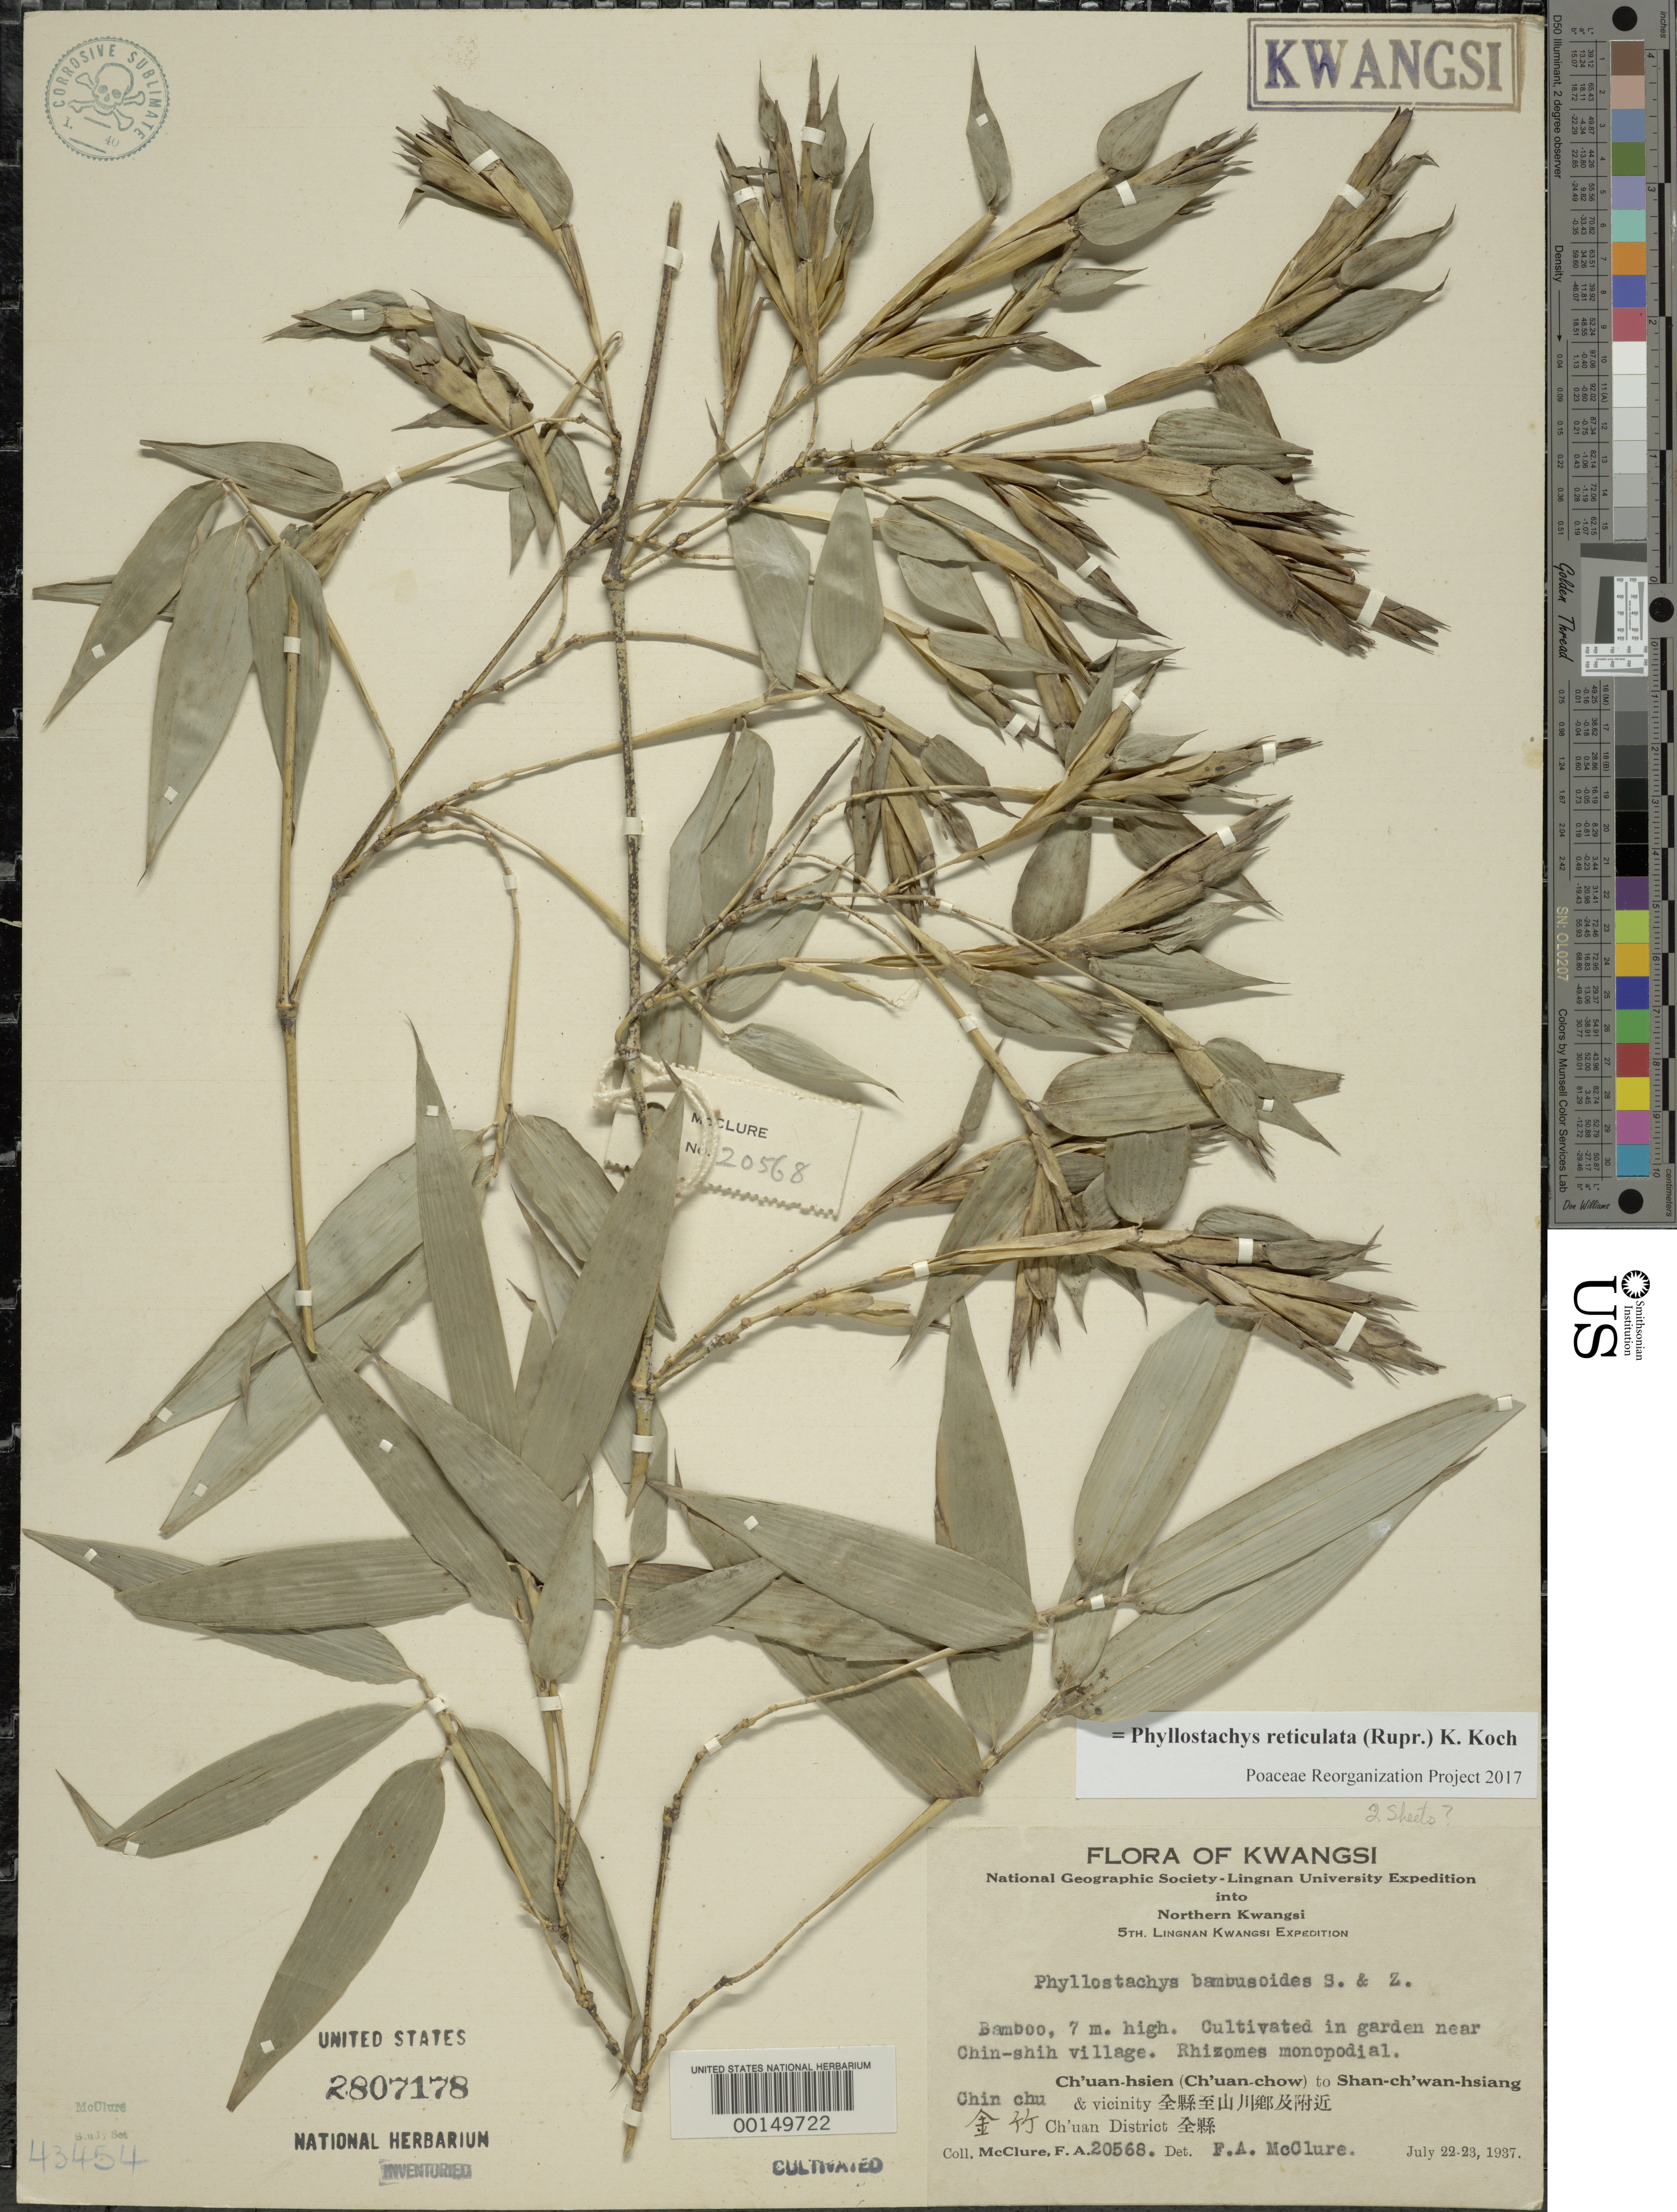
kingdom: Plantae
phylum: Tracheophyta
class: Liliopsida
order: Poales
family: Poaceae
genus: Phyllostachys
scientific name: Phyllostachys reticulata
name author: (Rupr.) K. Koch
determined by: Poaceae Reorganization Project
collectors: F. A. McClure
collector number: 20568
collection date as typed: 22 Jul 1937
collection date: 1937-07-22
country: China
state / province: Guangxi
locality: Ch'uan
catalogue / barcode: US 2807178